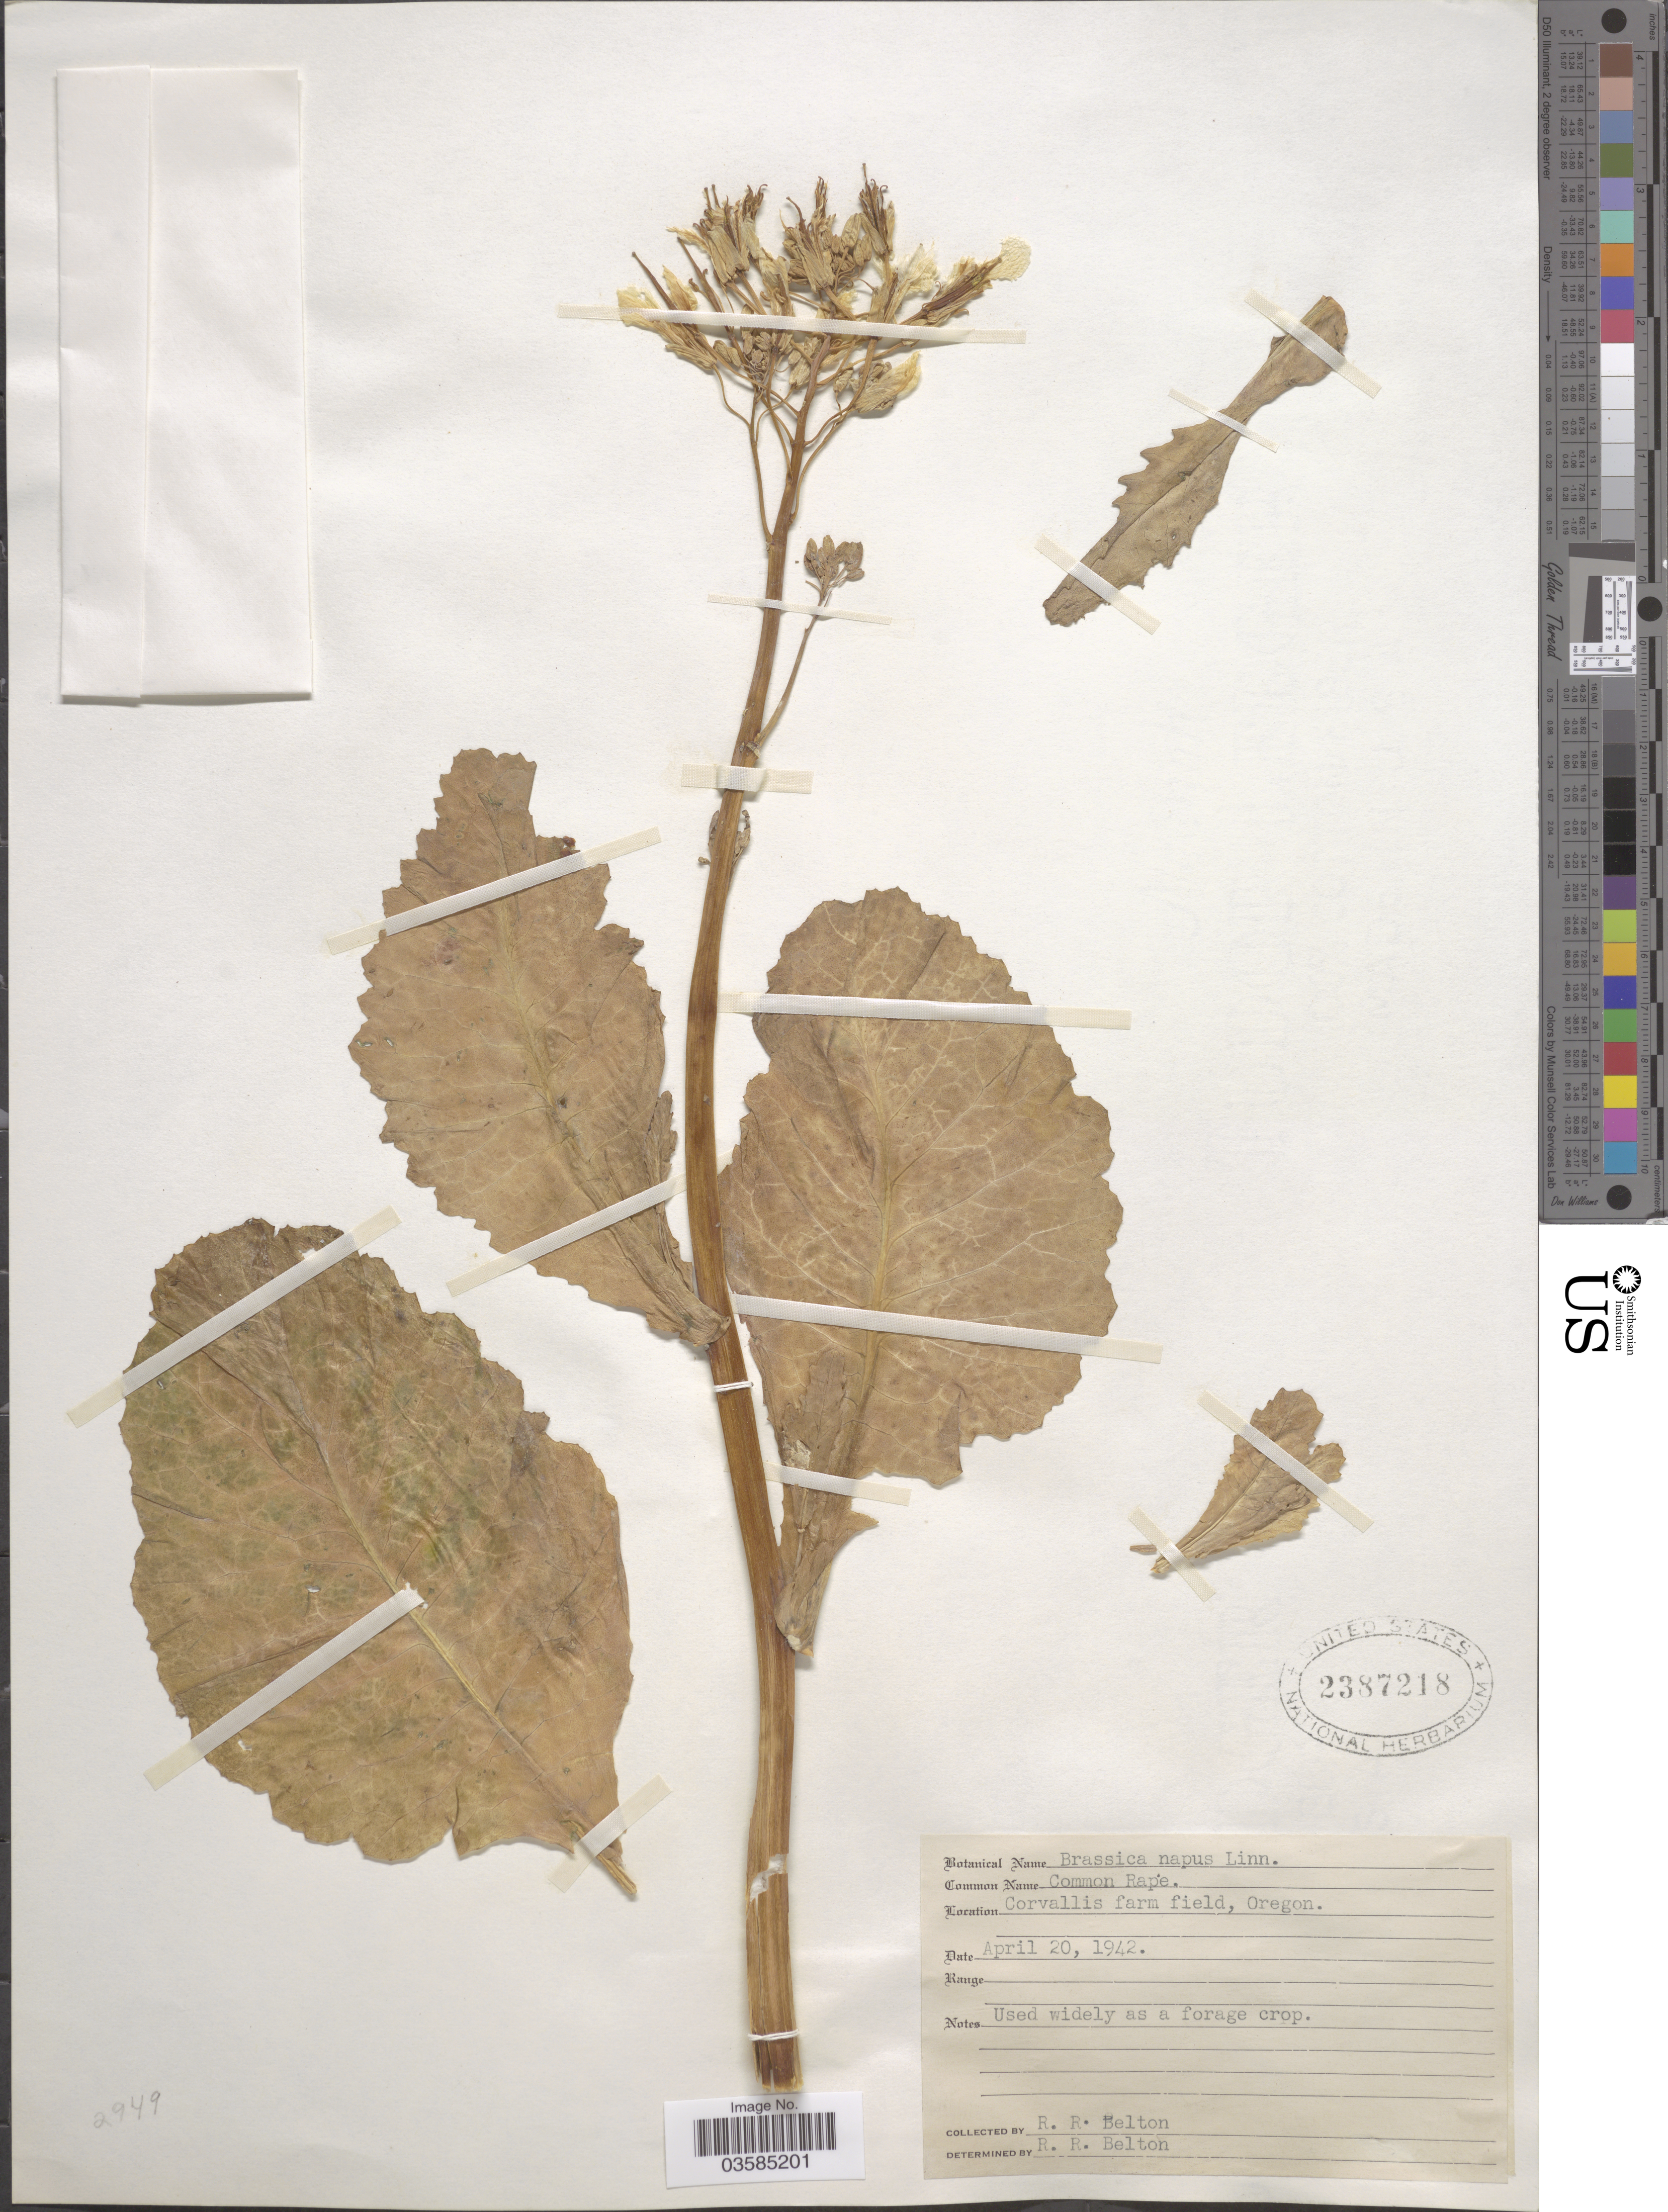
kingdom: Plantae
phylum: Tracheophyta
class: Magnoliopsida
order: Brassicales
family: Brassicaceae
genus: Brassica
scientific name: Brassica napus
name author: L.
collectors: R. Belton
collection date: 1942-04-20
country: United States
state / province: Oregon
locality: Corvallis farm field.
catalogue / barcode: US 2387218